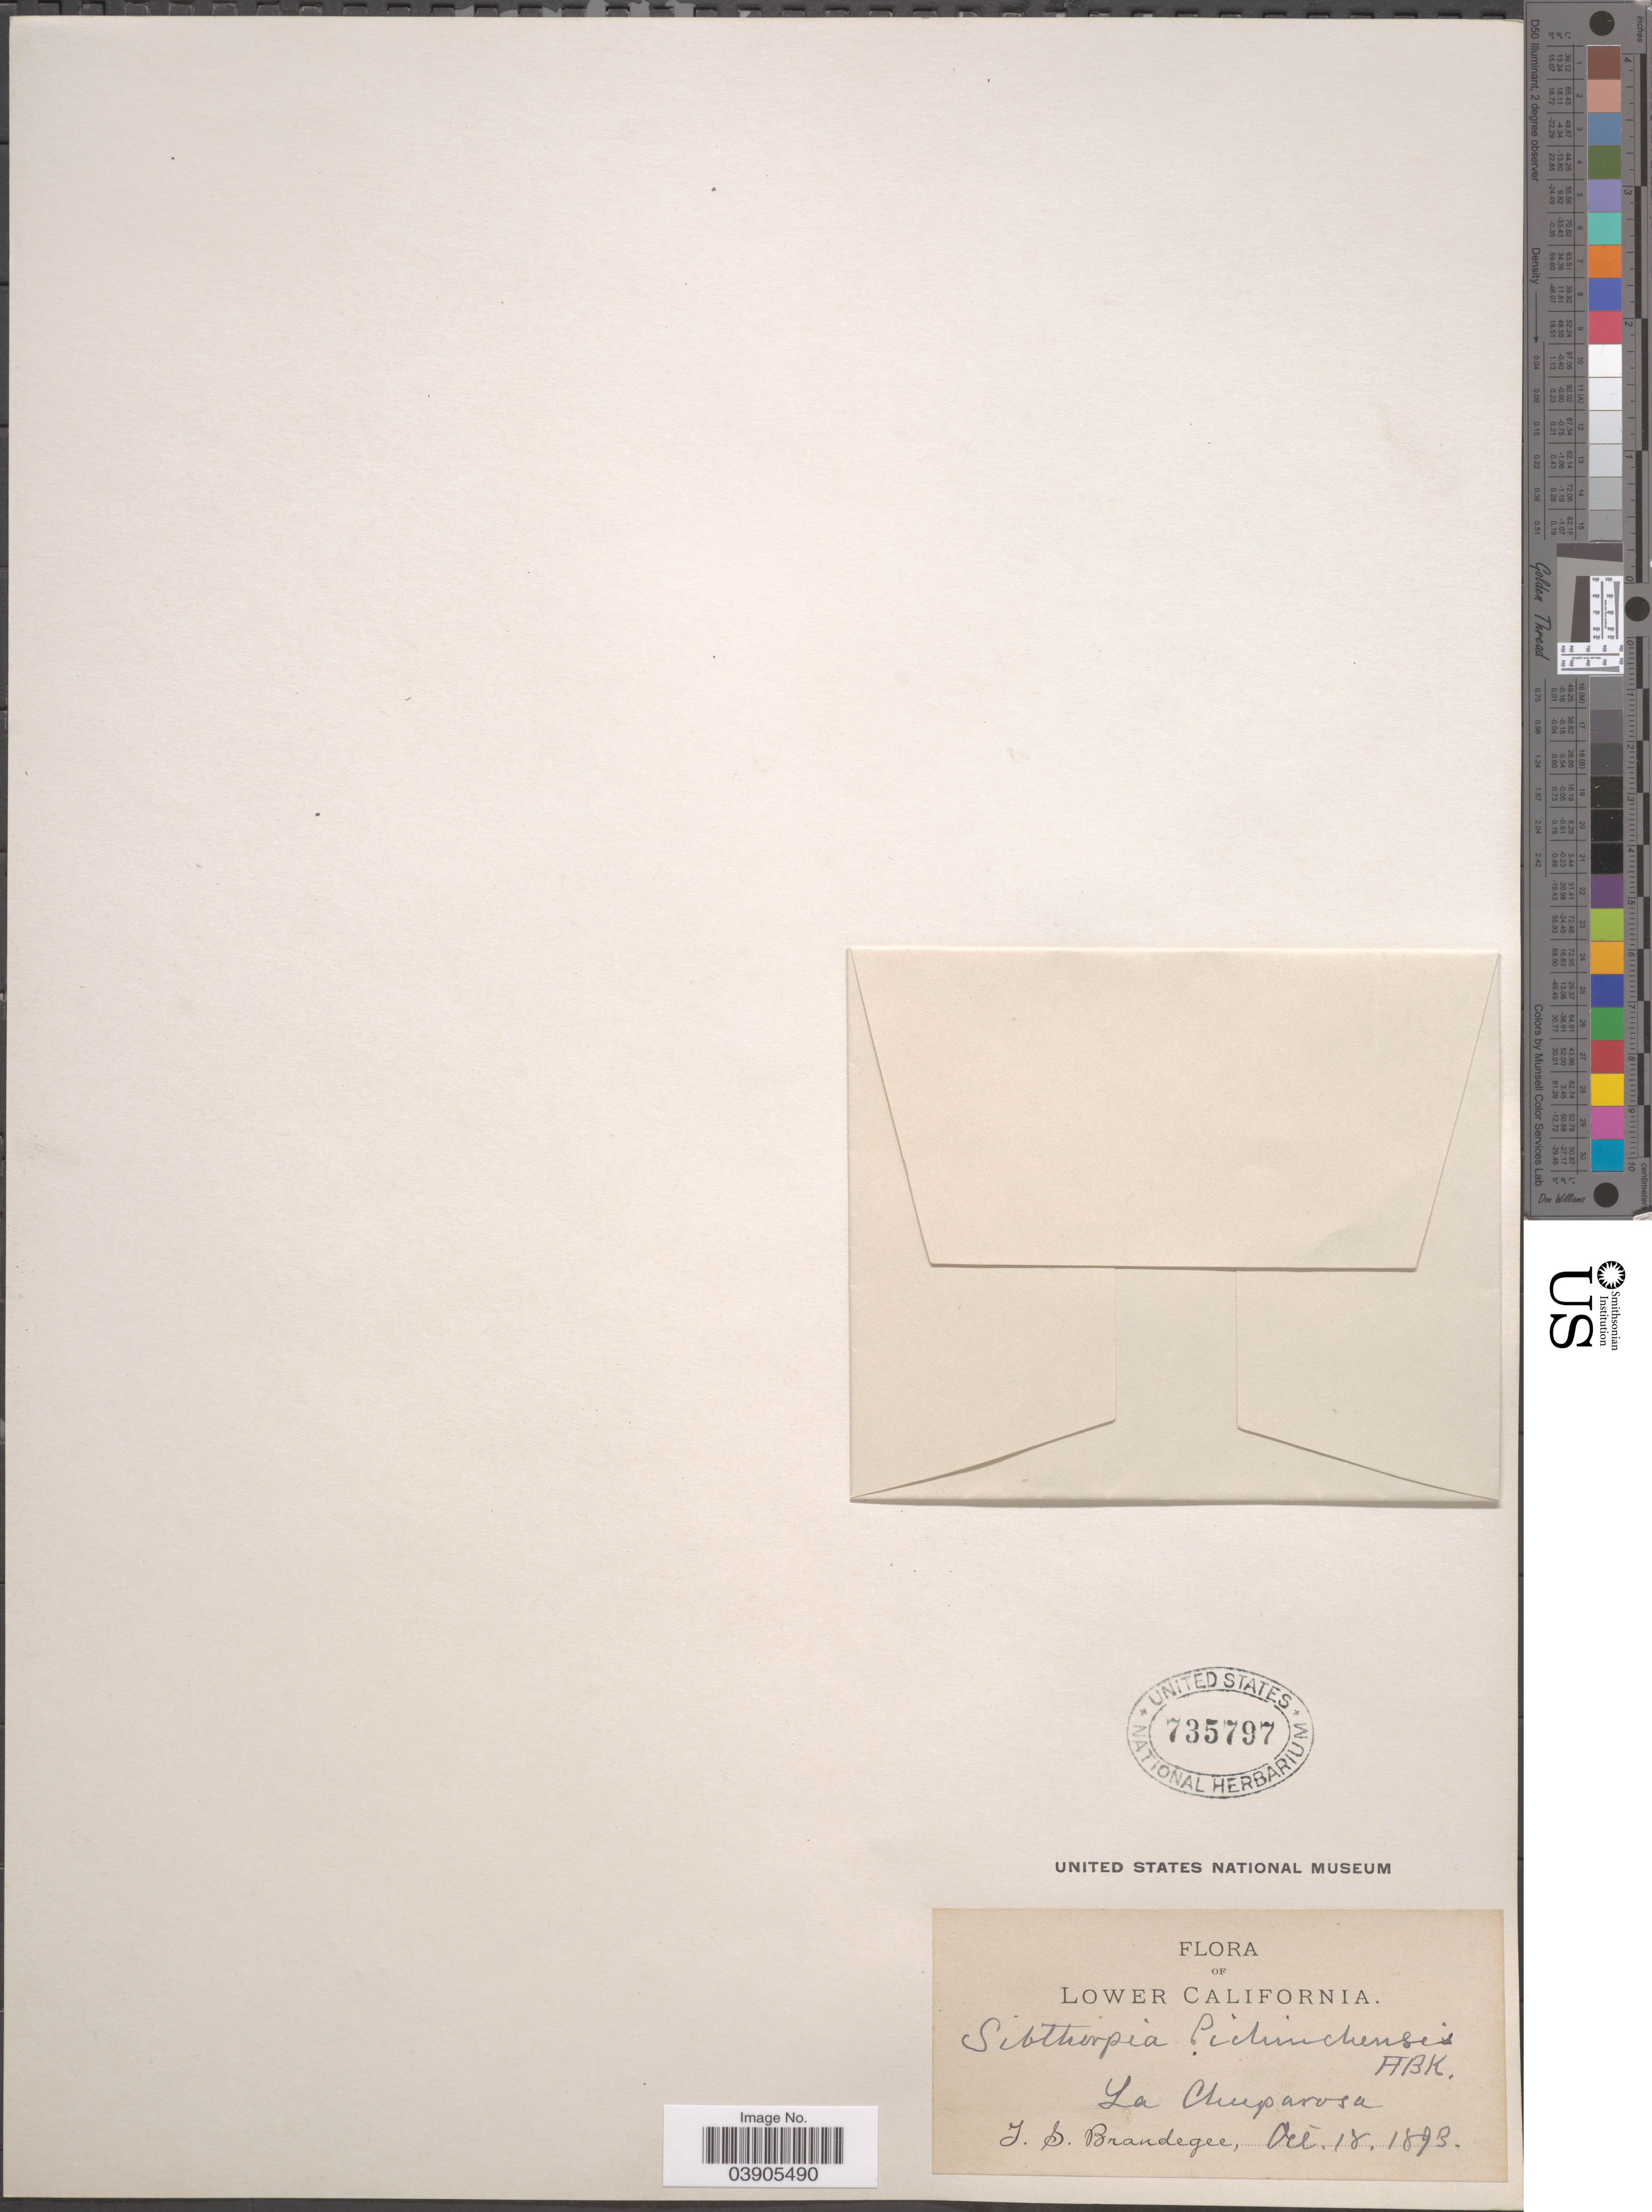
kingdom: Plantae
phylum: Tracheophyta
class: Magnoliopsida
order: Lamiales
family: Plantaginaceae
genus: Sibthorpia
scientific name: Sibthorpia repens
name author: (L.) Kuntze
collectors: T. S. Brandegee (herbarium)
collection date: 1893-10-18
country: Mexico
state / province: Baja California Norte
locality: Lower California. La Chuparosa.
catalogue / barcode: US 735797